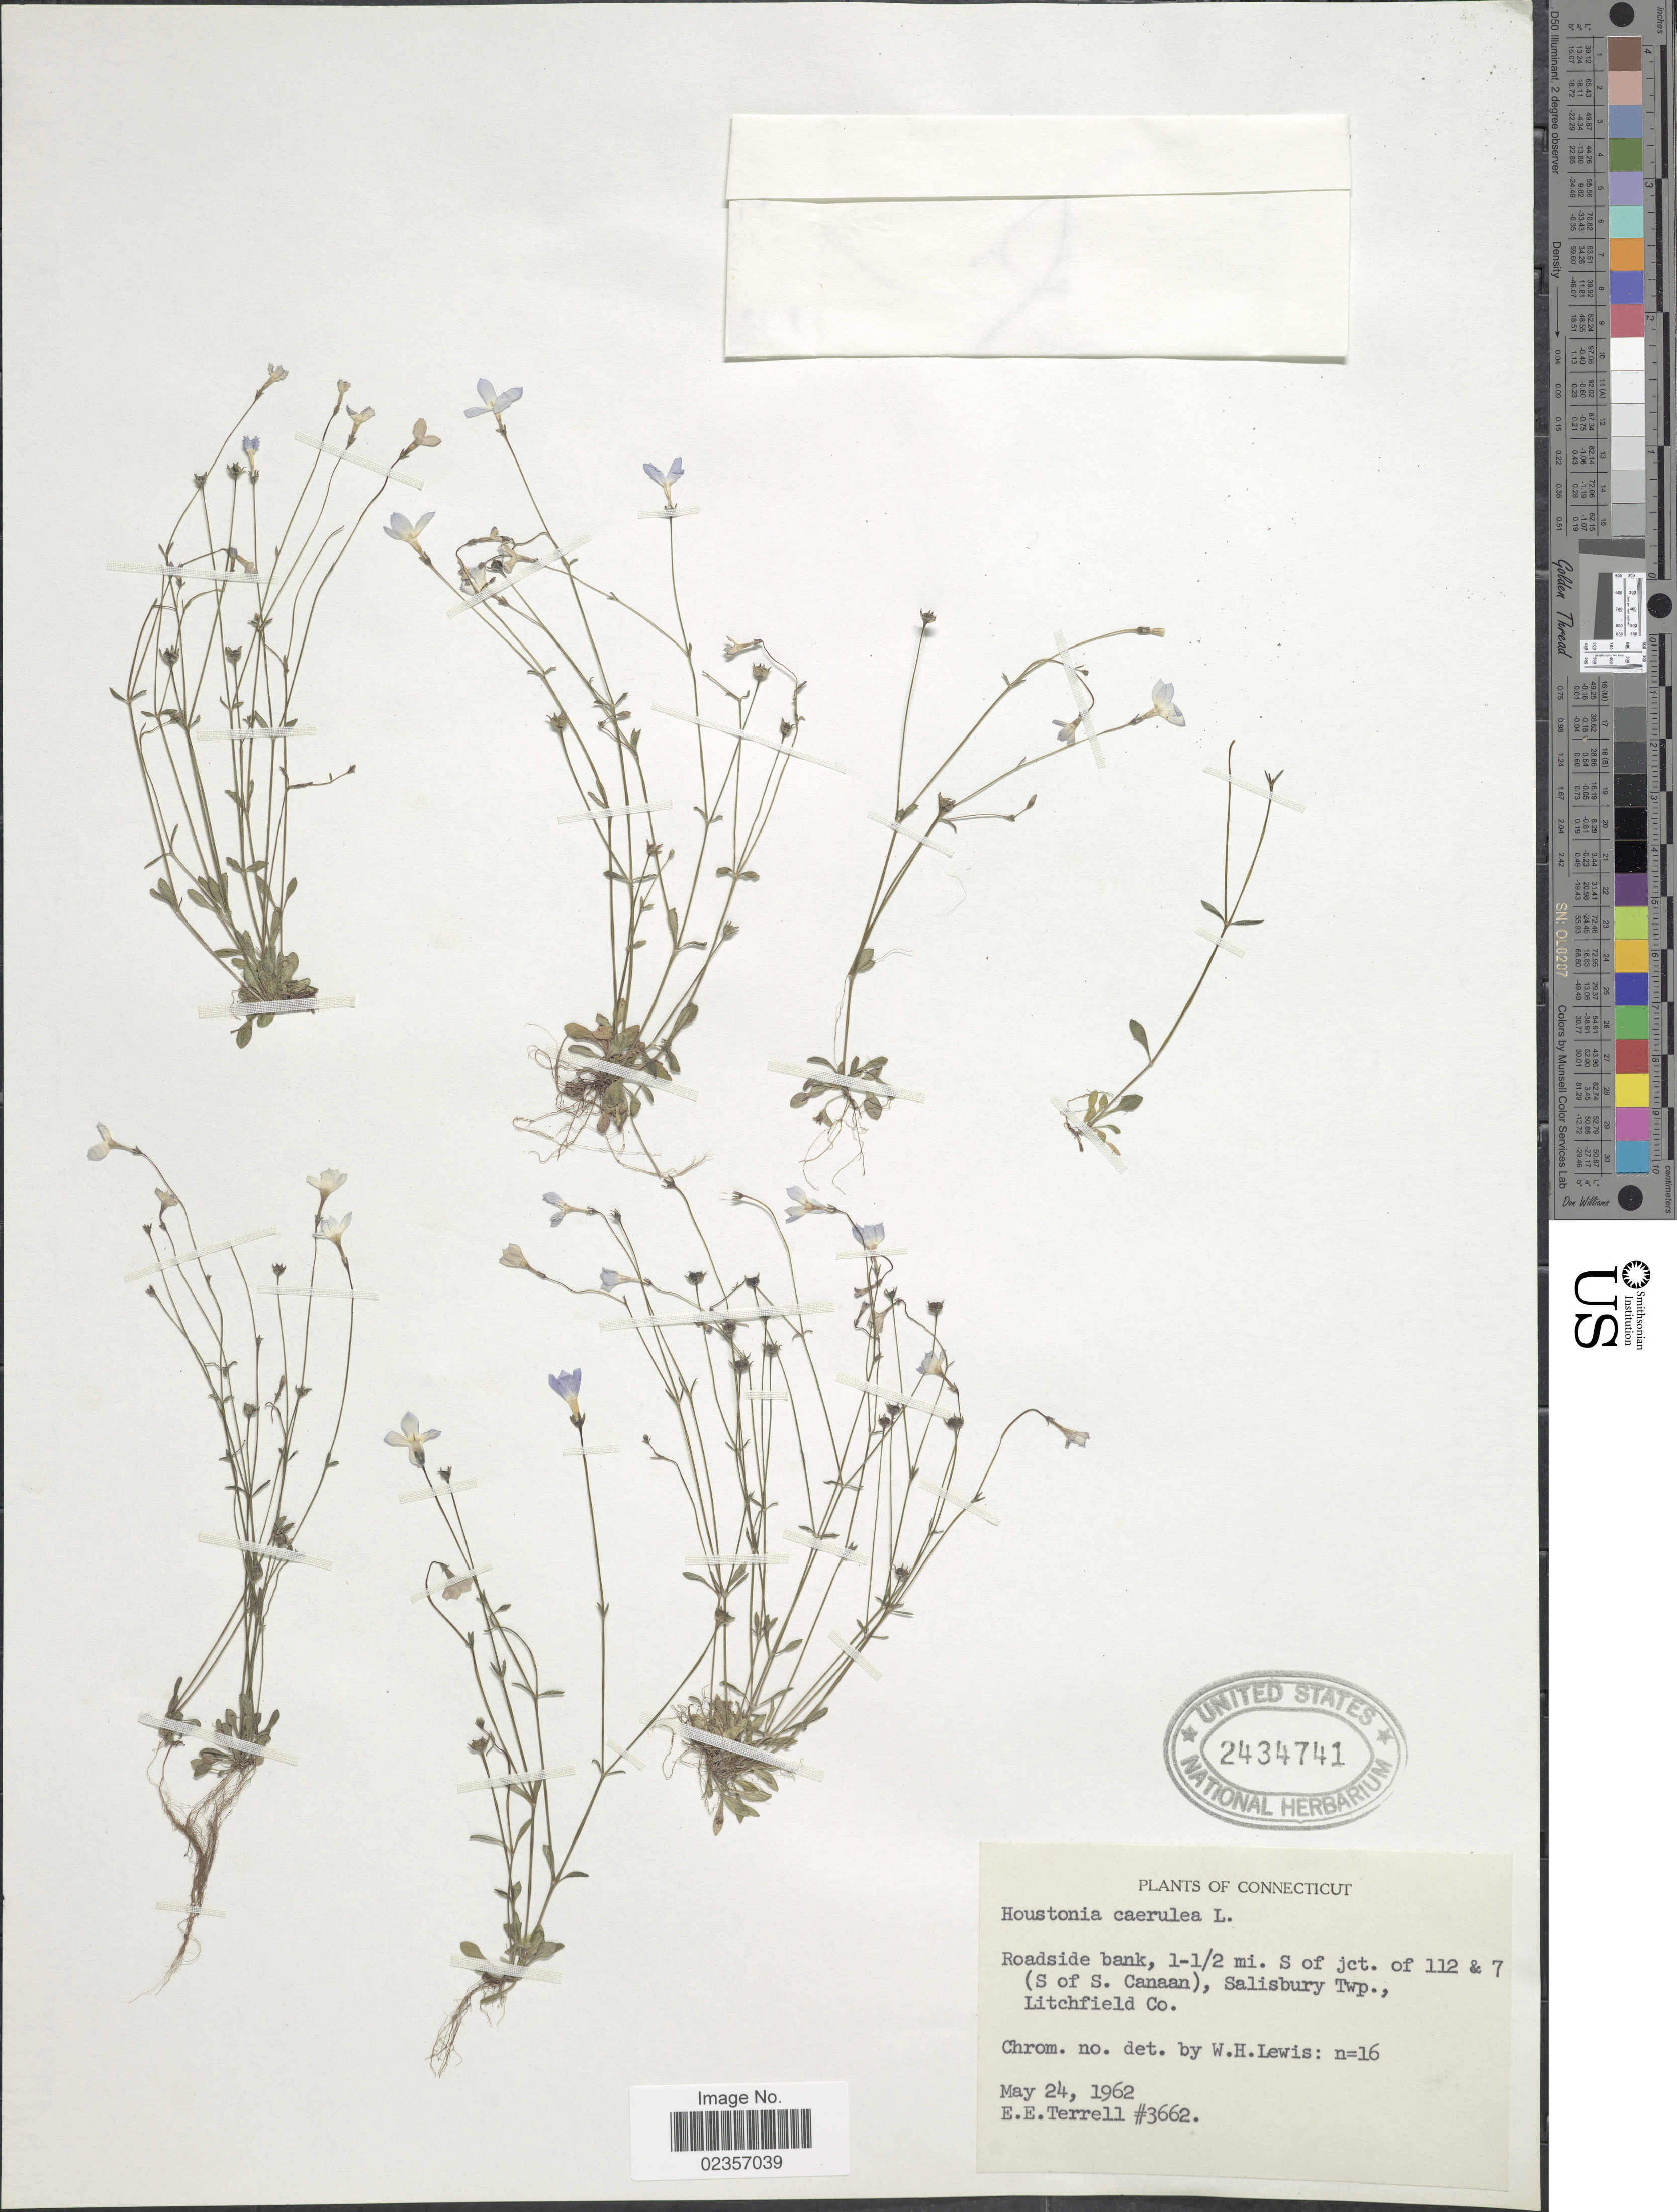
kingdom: Plantae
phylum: Tracheophyta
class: Magnoliopsida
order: Gentianales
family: Rubiaceae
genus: Houstonia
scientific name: Houstonia caerulea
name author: L.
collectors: E. E. Terrell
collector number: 3662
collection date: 1962-05-24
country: United States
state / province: Connecticut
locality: Roadside bank, 1-½ mi S of jct of 112 & 7 (S of S. Canaan), Salisbury Twp., Litchfield Co.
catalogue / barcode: US 2434741